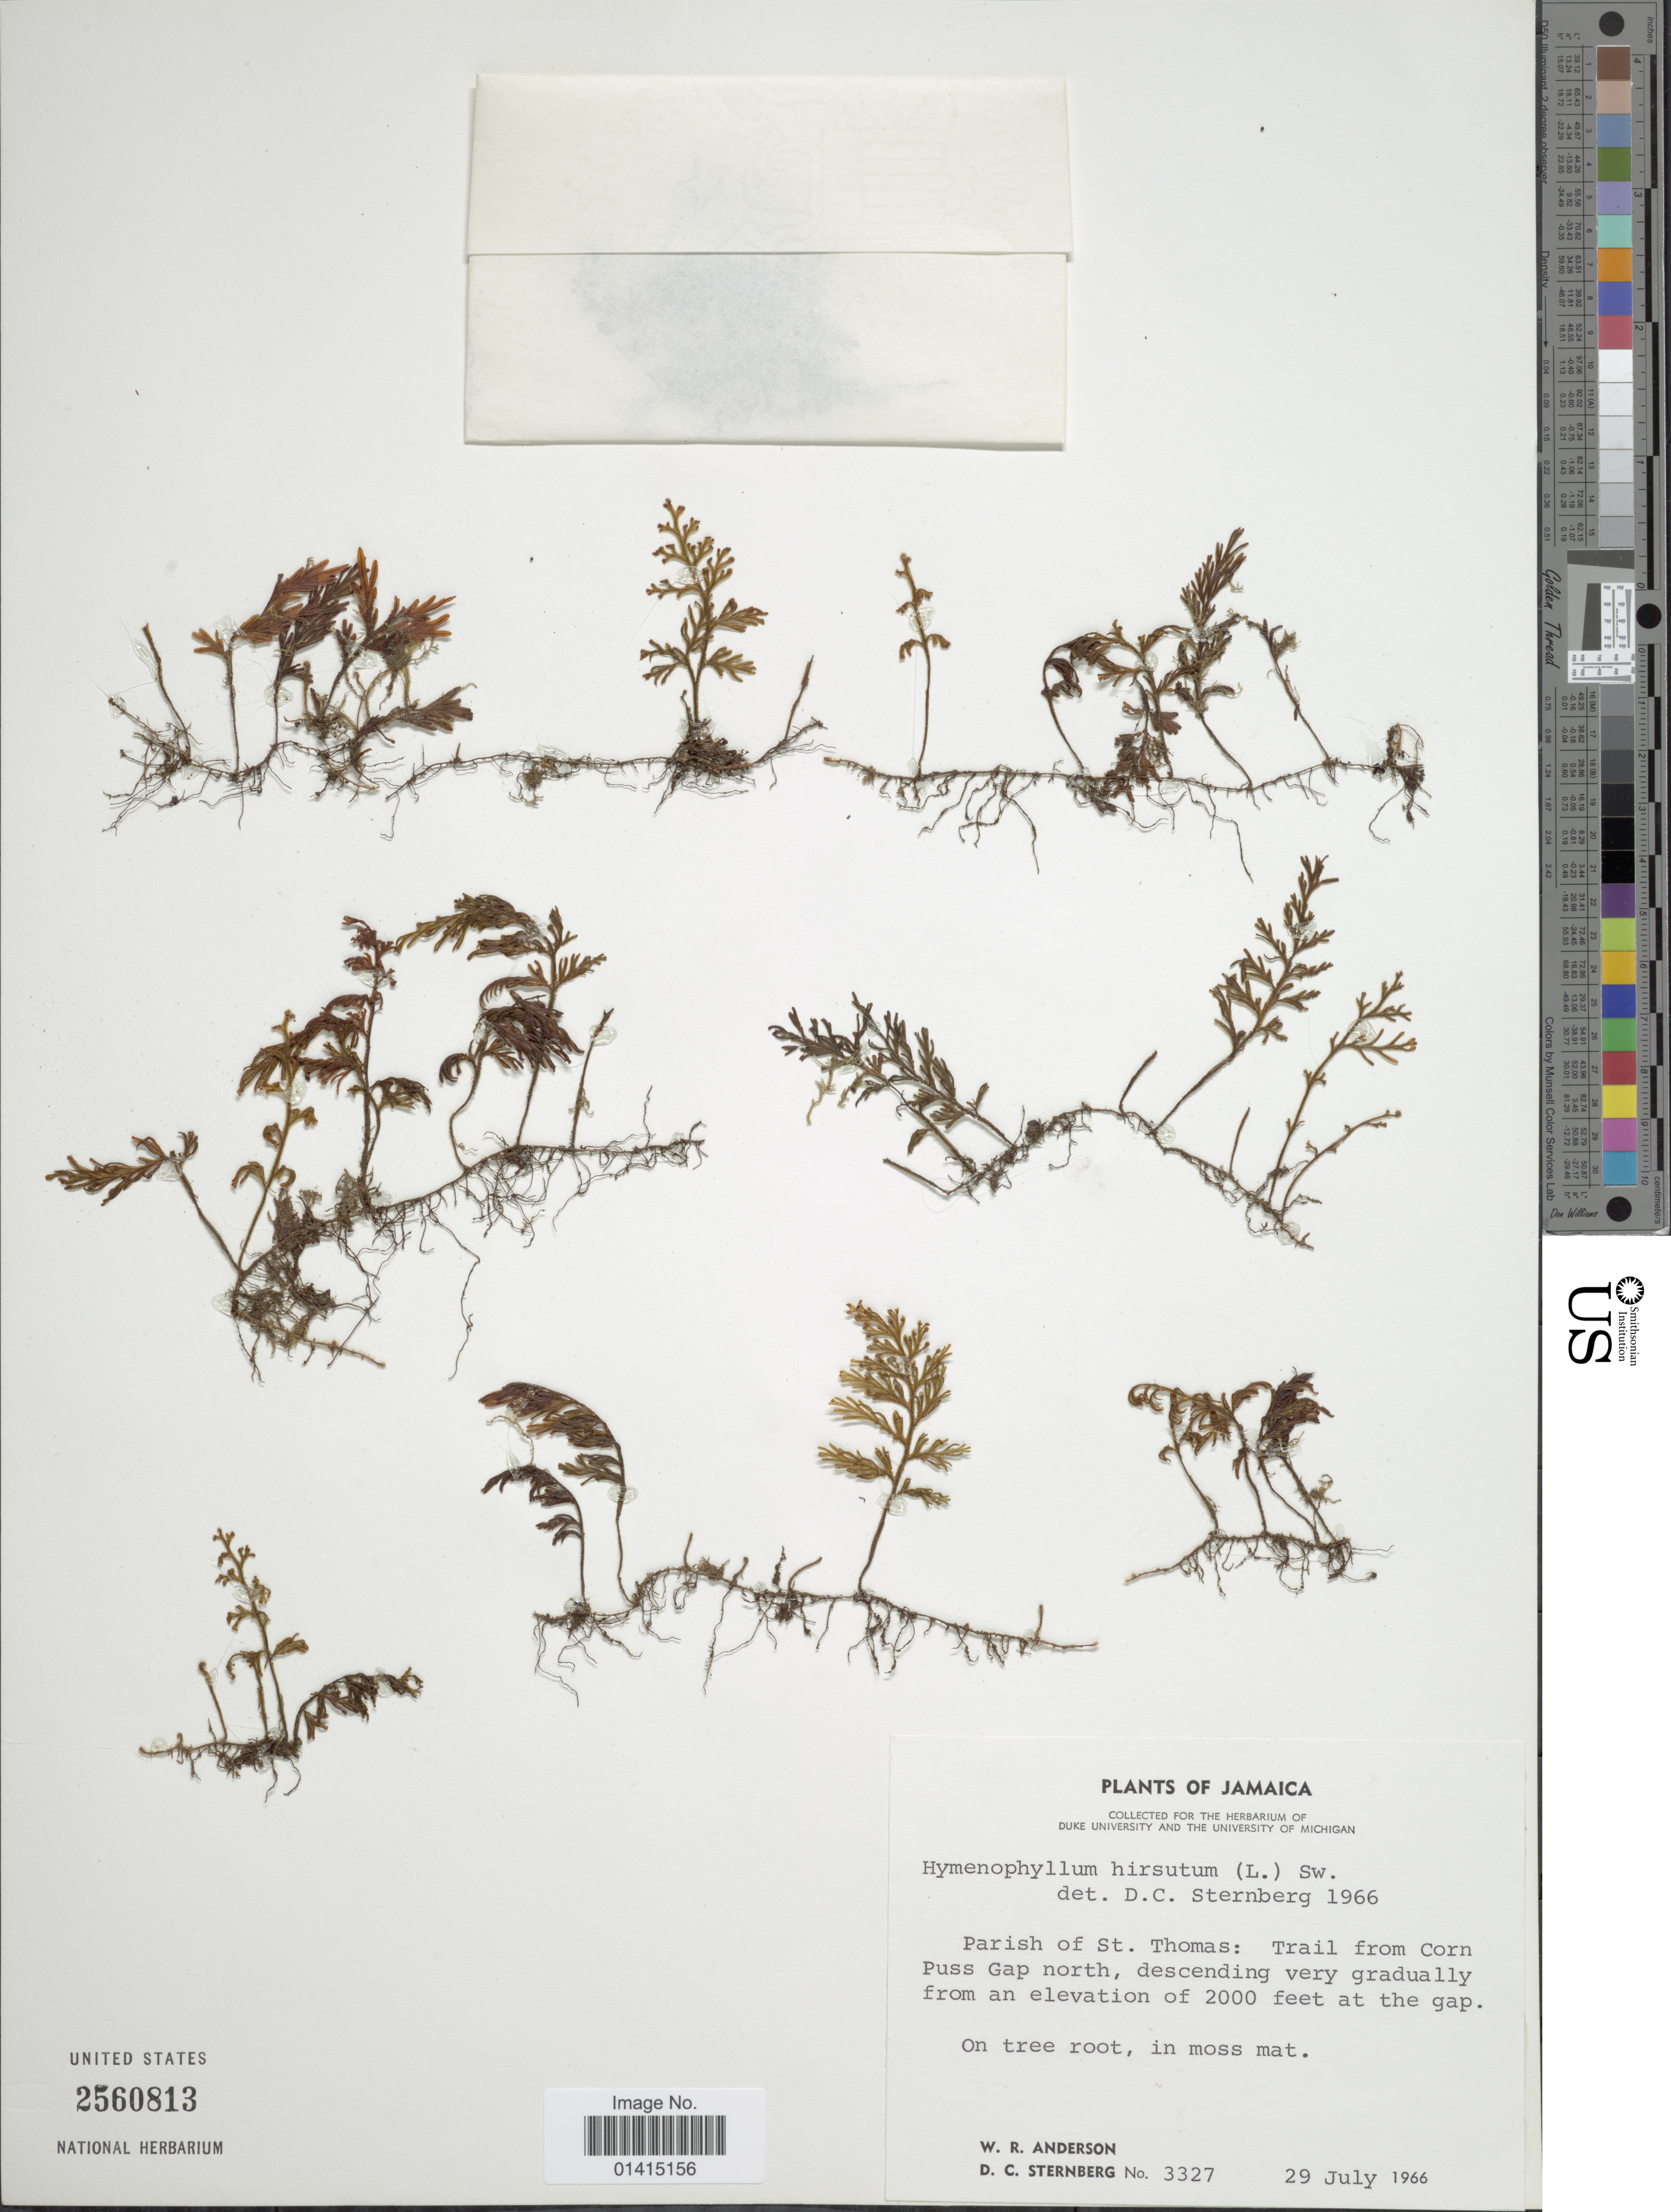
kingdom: Plantae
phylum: Tracheophyta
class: Polypodiopsida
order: Hymenophyllales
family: Hymenophyllaceae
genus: Hymenophyllum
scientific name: Hymenophyllum hirsutum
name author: (L.) Sw.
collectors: W. Anderson & D. Sternberg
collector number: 3327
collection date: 1966-07-29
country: Jamaica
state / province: Saint Thomas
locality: Parish of St. Thomas: trail from Corn Puss Gap north, descending very gradually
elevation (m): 610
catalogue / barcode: US 2560813